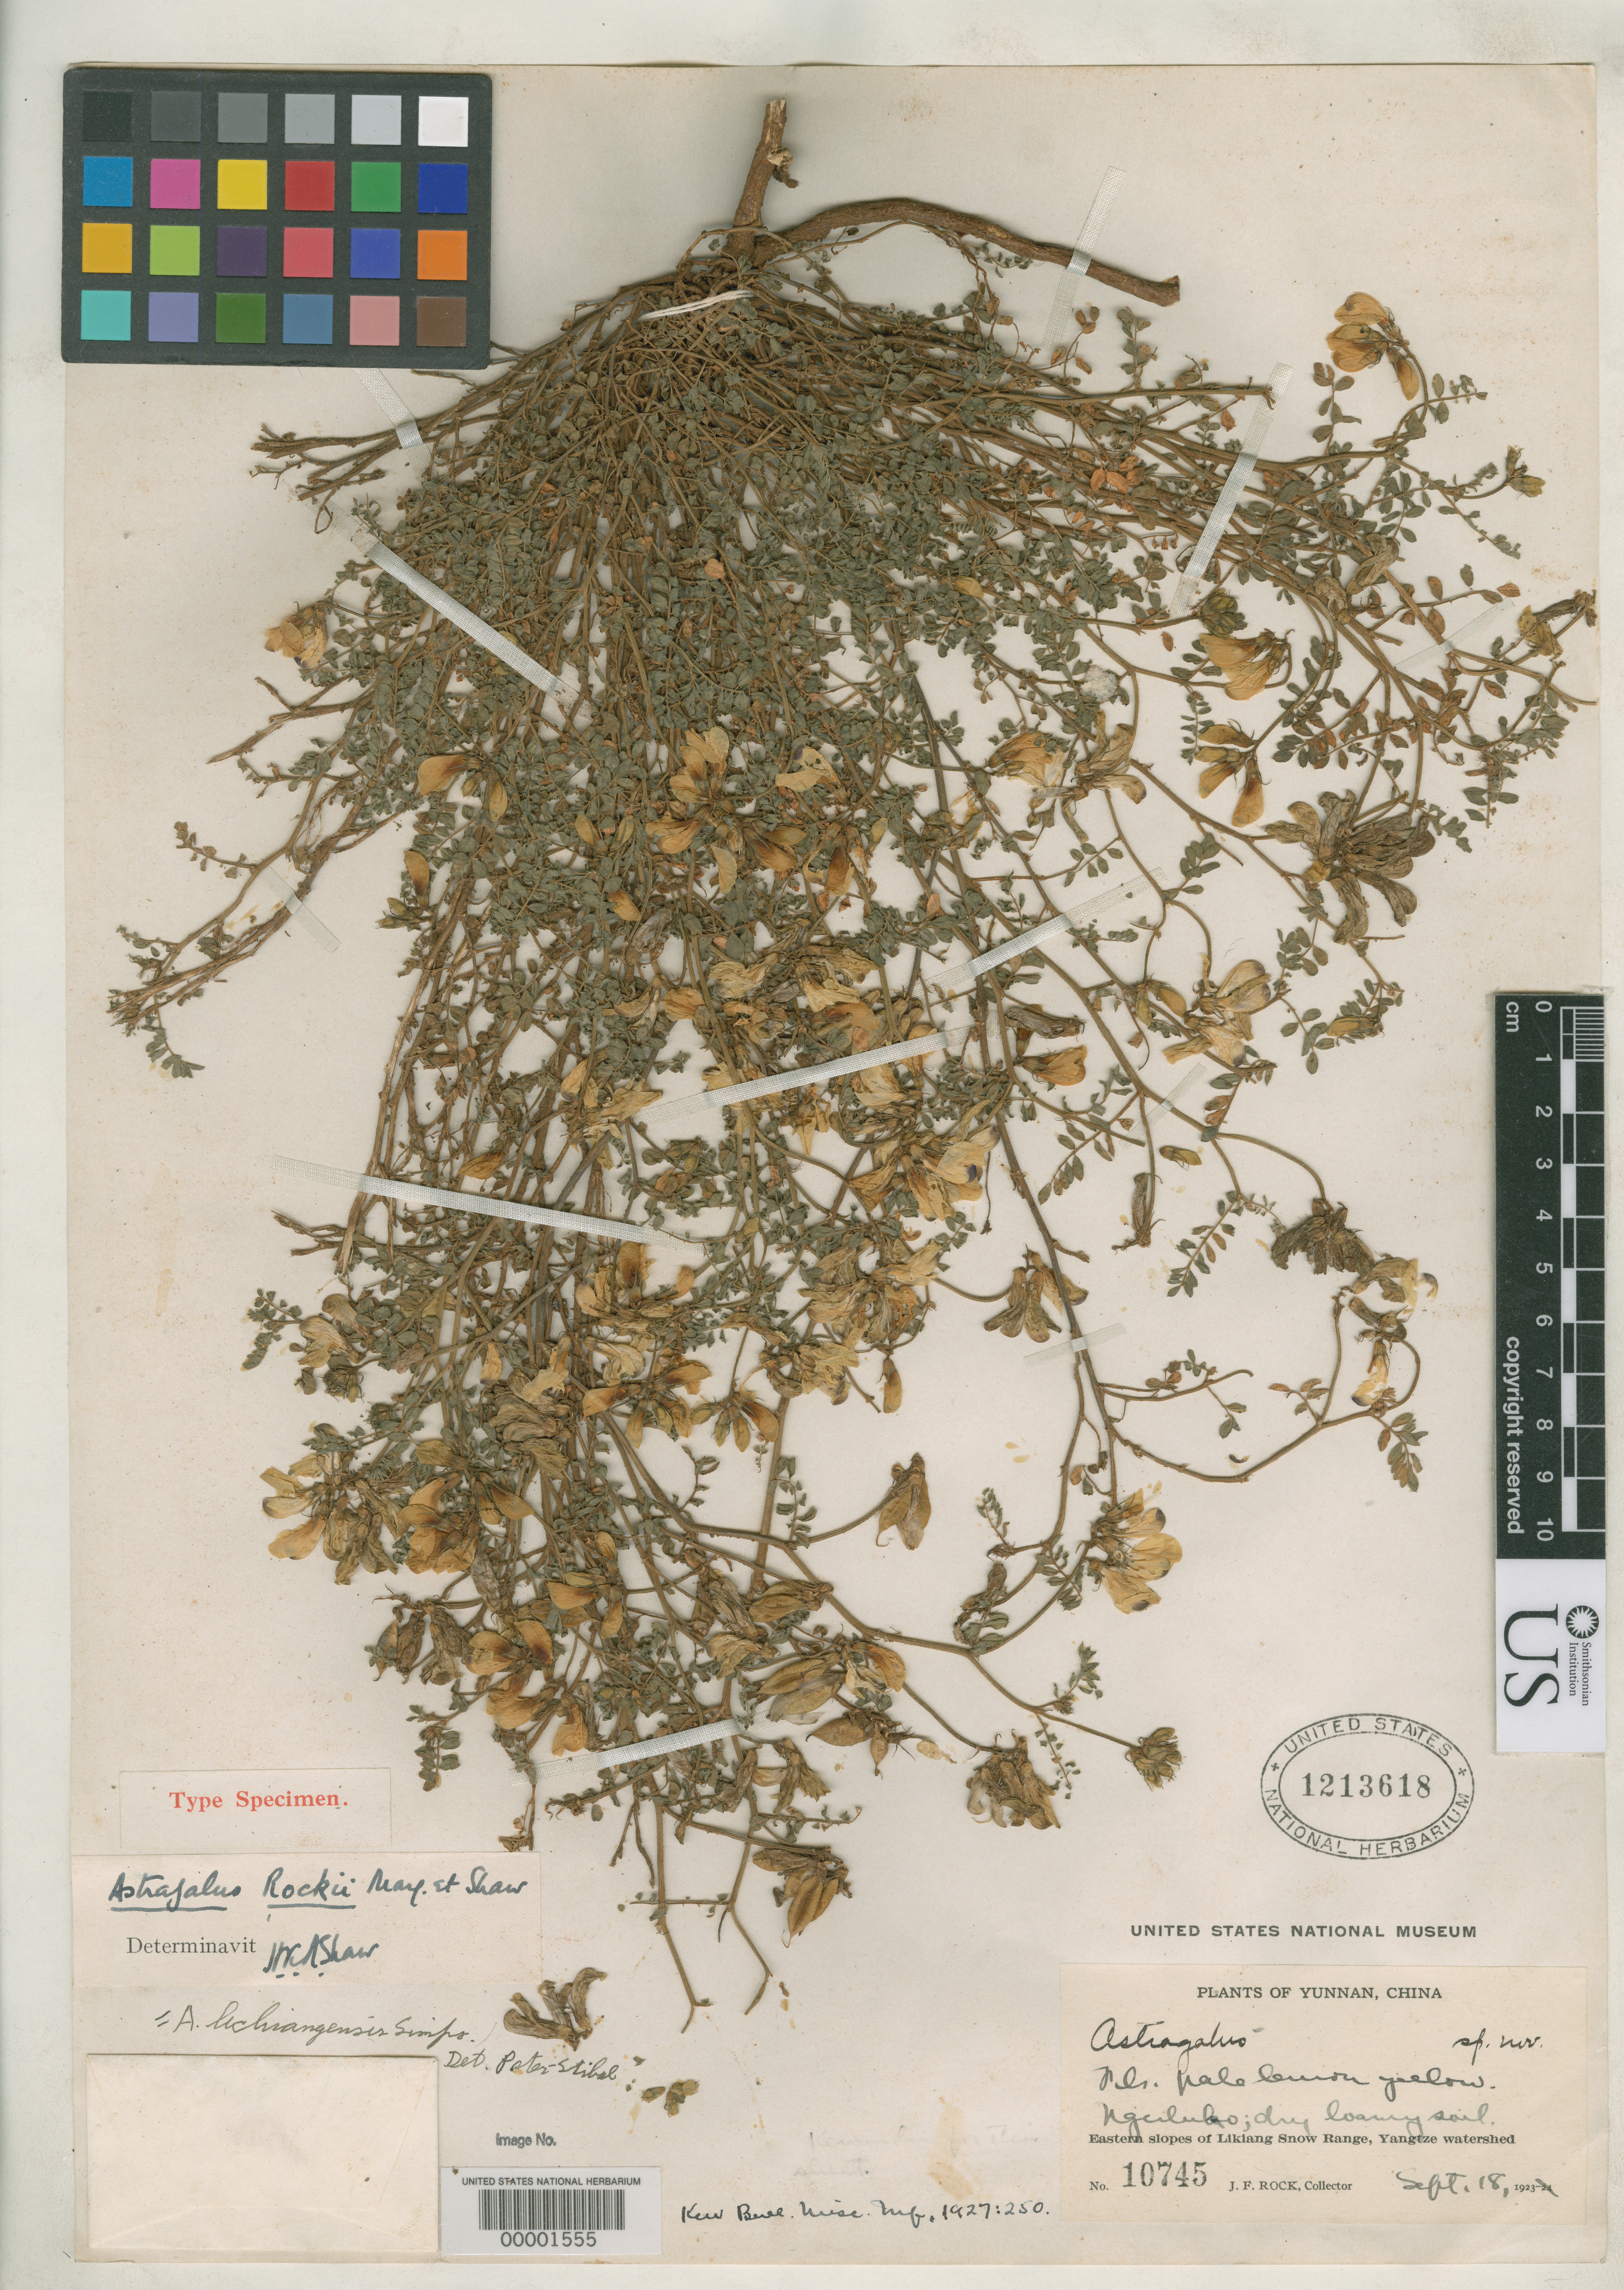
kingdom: Plantae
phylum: Tracheophyta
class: Magnoliopsida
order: Fabales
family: Fabaceae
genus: Astragalus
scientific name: Astragalus rockii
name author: C. Marquand & Airy Shaw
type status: Isotype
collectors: J. F. Rock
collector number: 10745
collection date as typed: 18 Sep 1923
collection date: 1923-09-18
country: China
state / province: Yunnan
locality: Yangtze watershed, Likiang snow range.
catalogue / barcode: US 1213618